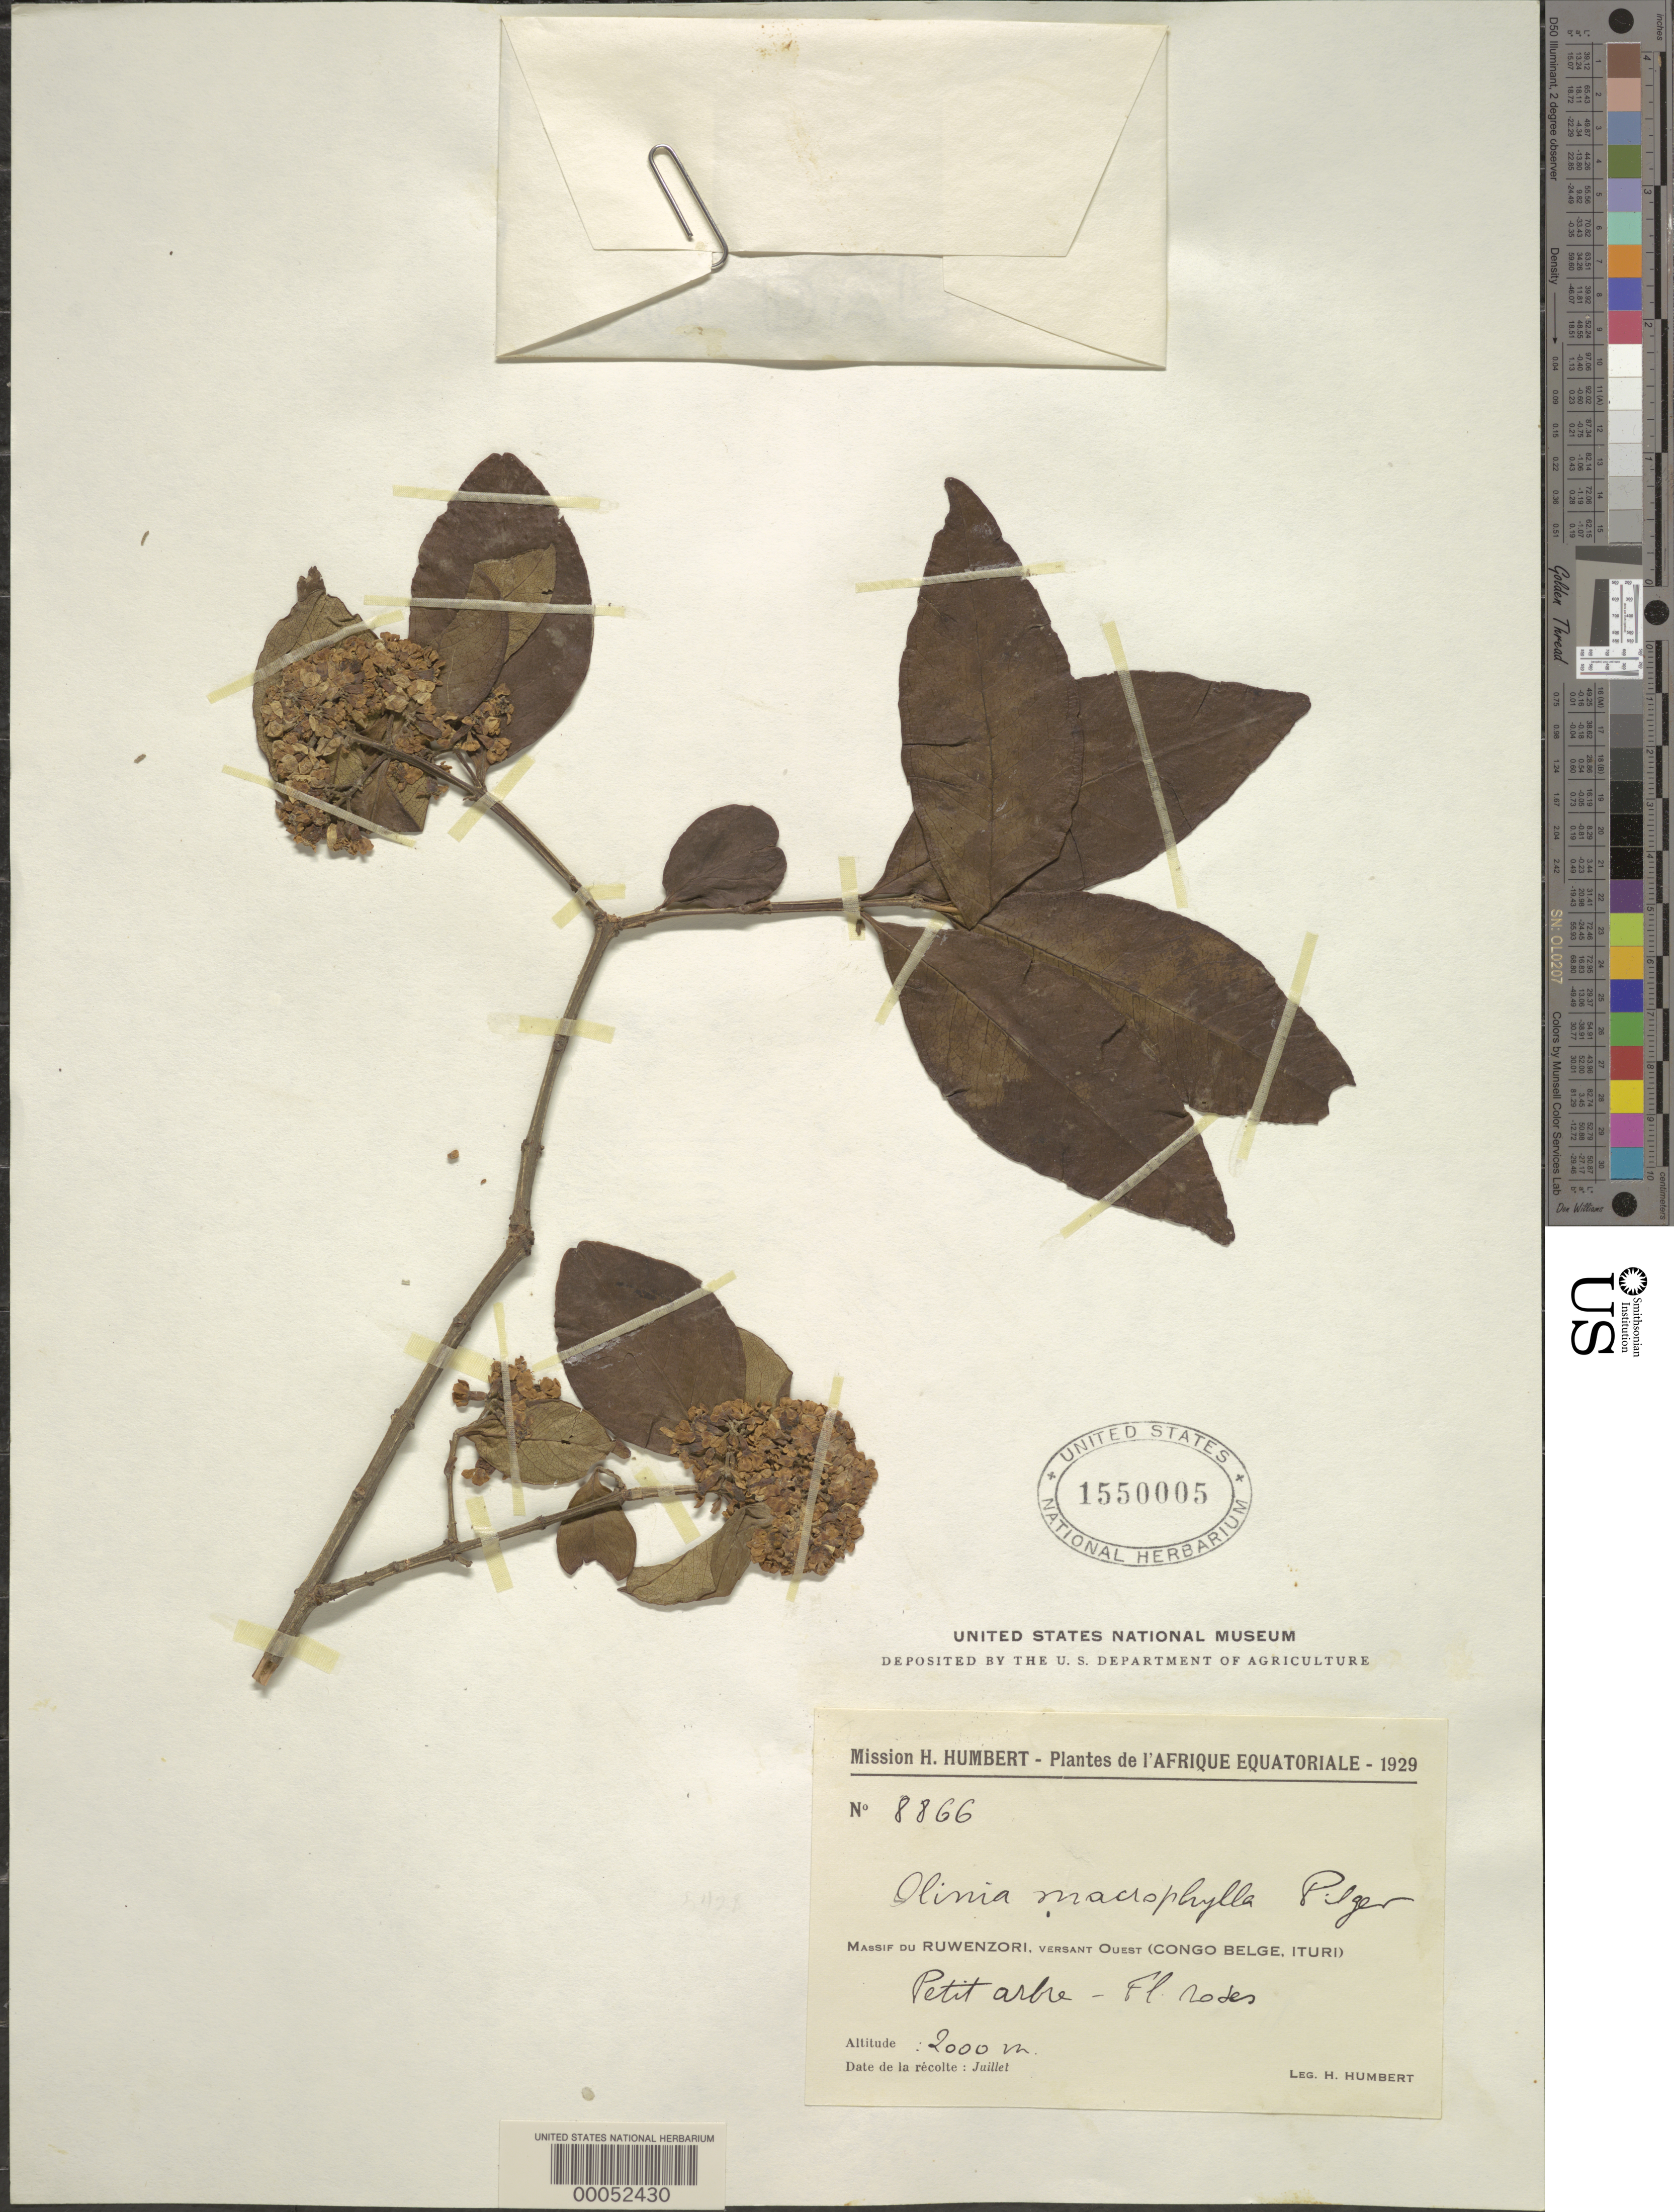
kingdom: Plantae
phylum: Tracheophyta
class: Magnoliopsida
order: Myrtales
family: Penaeaceae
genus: Olinia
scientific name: Olinia macrophylla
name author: Gilg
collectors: H. Humbert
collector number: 8866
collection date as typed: Jul 1929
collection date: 1929-07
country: South Africa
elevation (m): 2000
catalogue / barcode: US 1550005